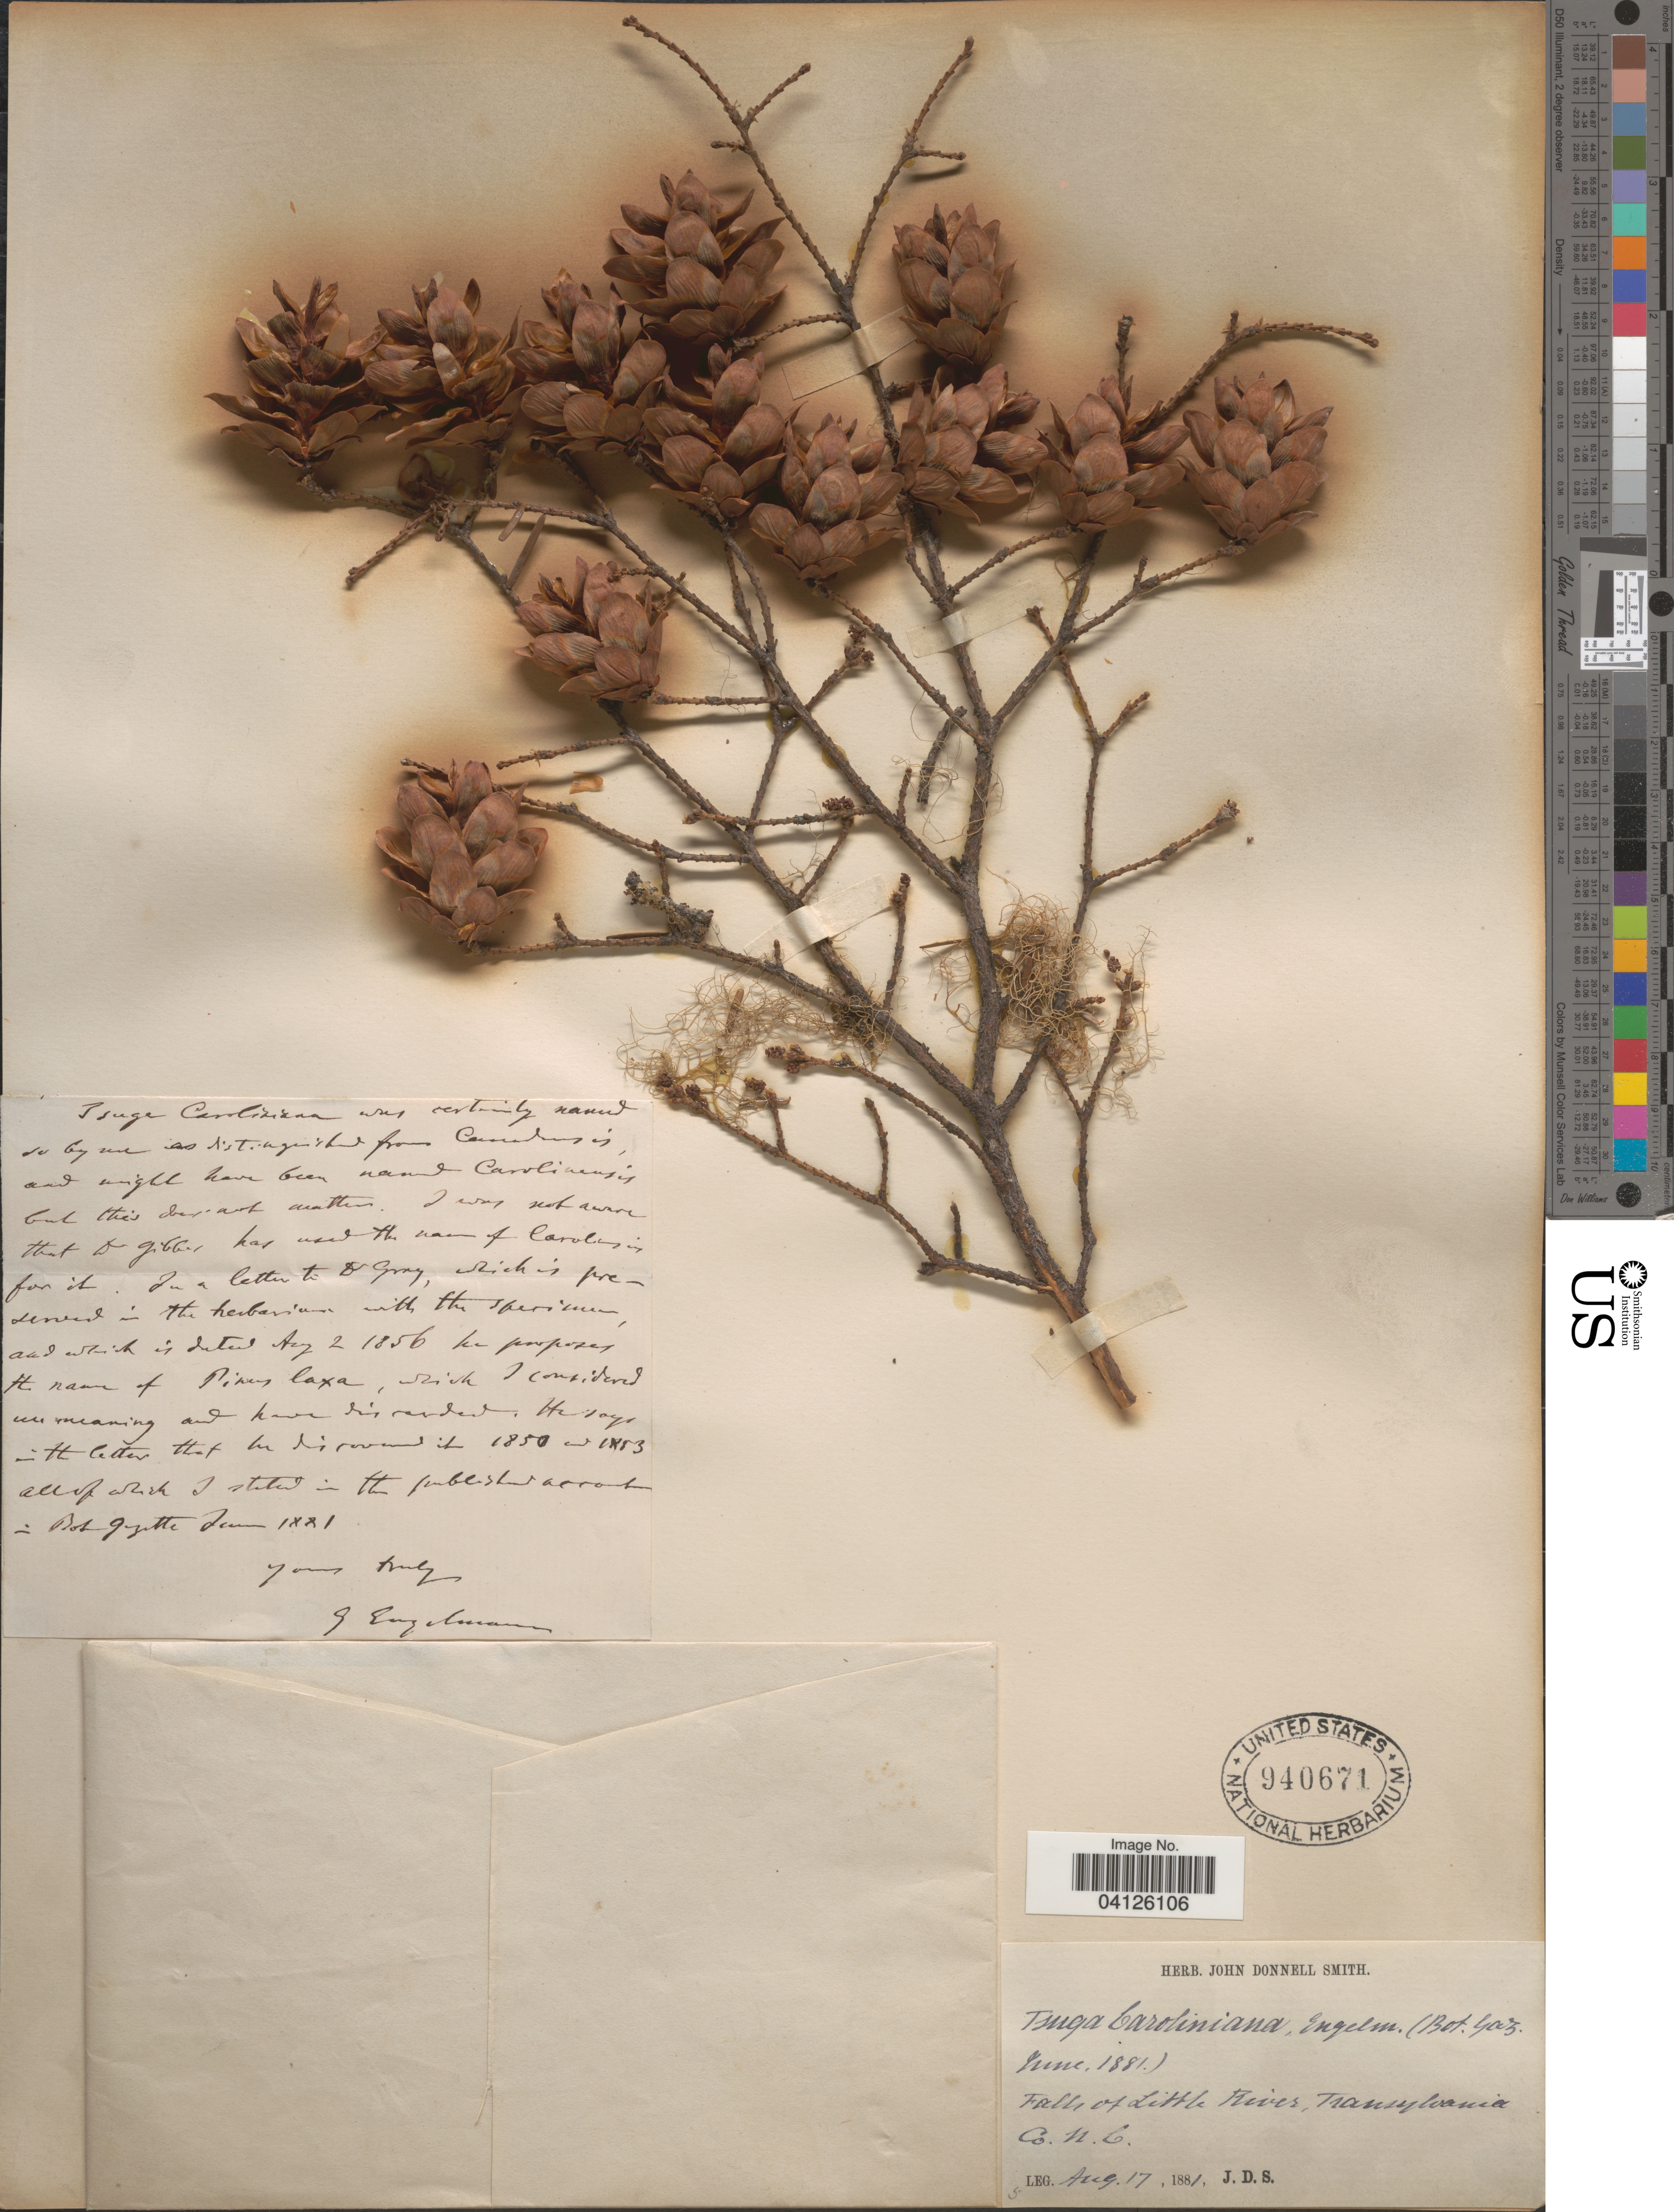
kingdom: Plantae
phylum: Tracheophyta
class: Pinopsida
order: Pinales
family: Pinaceae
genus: Tsuga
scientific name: Tsuga caroliniana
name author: Engelm.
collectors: J. Donnell Smith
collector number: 5?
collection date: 1881-08-17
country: United States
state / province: North Carolina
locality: Falls of Little River, Transylvania Co.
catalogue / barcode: US 940671